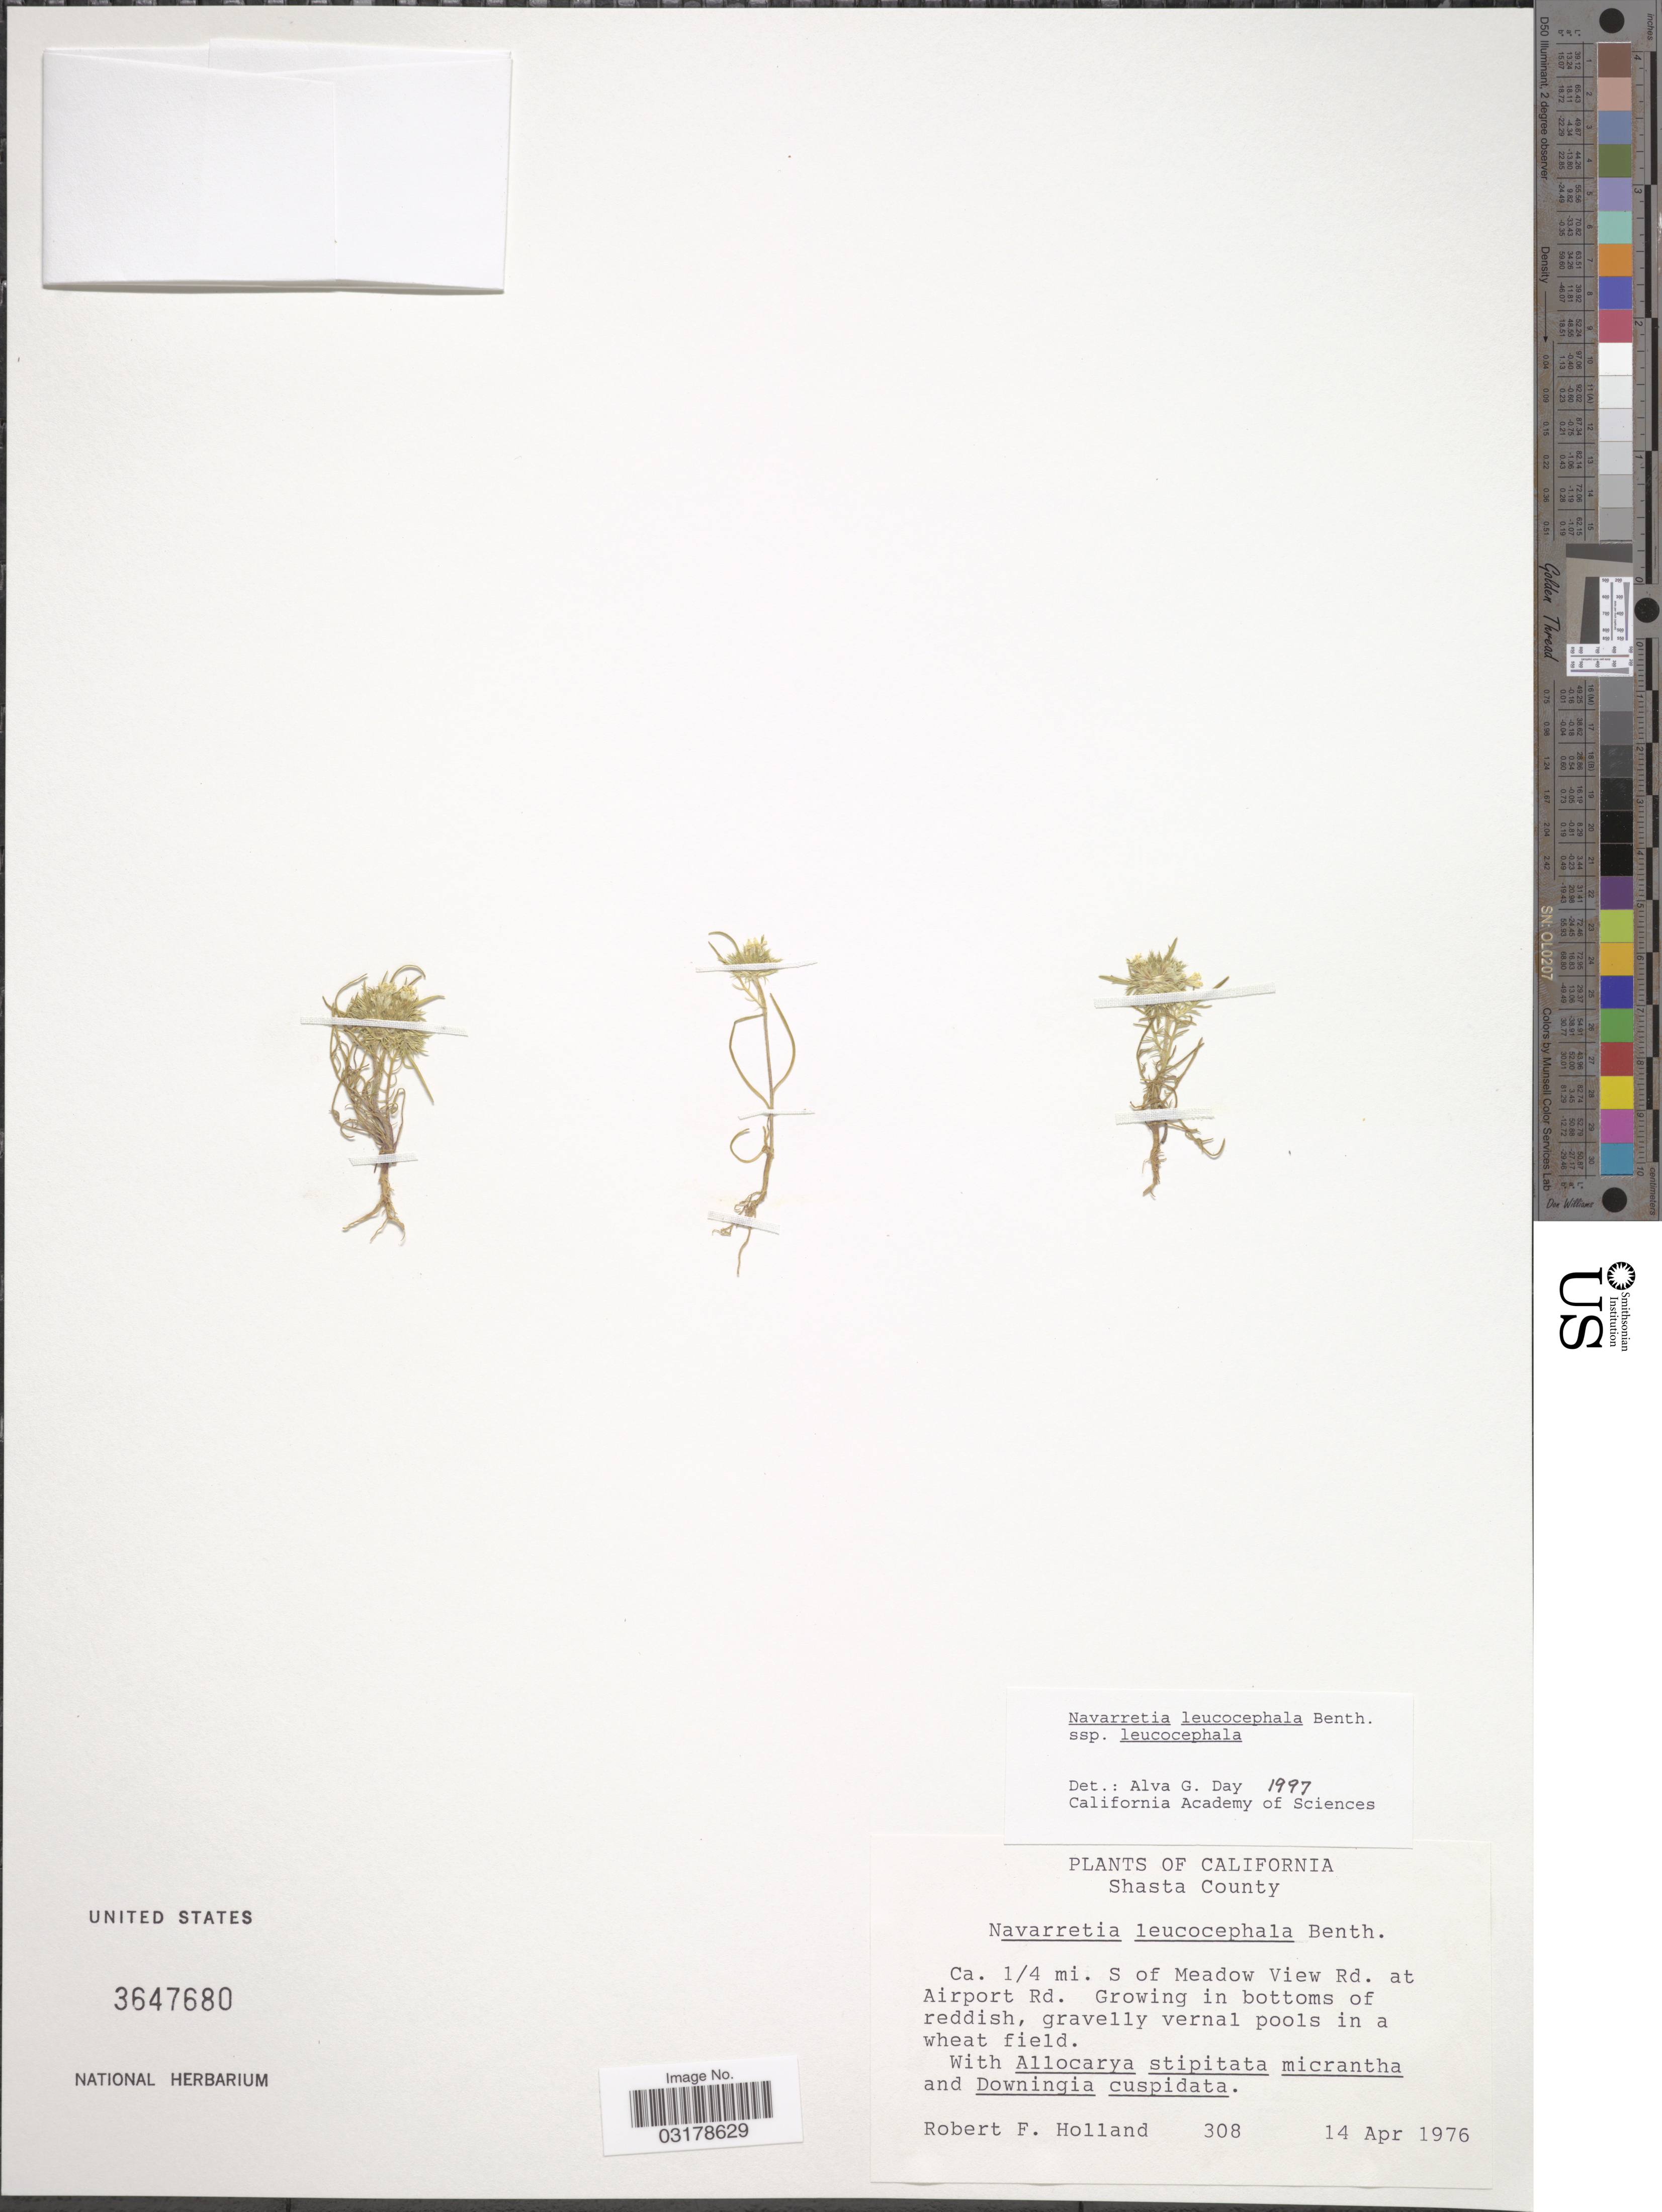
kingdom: Plantae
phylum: Tracheophyta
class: Magnoliopsida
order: Ericales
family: Polemoniaceae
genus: Navarretia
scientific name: Navarretia leucocephala subsp. leucocephala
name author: Benth.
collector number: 308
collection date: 1976-04-14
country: United States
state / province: California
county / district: Shasta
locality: Shasta County. Ca ¼ mi. S of Meadow View Rd. at Airport Rd.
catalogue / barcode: US 3647680